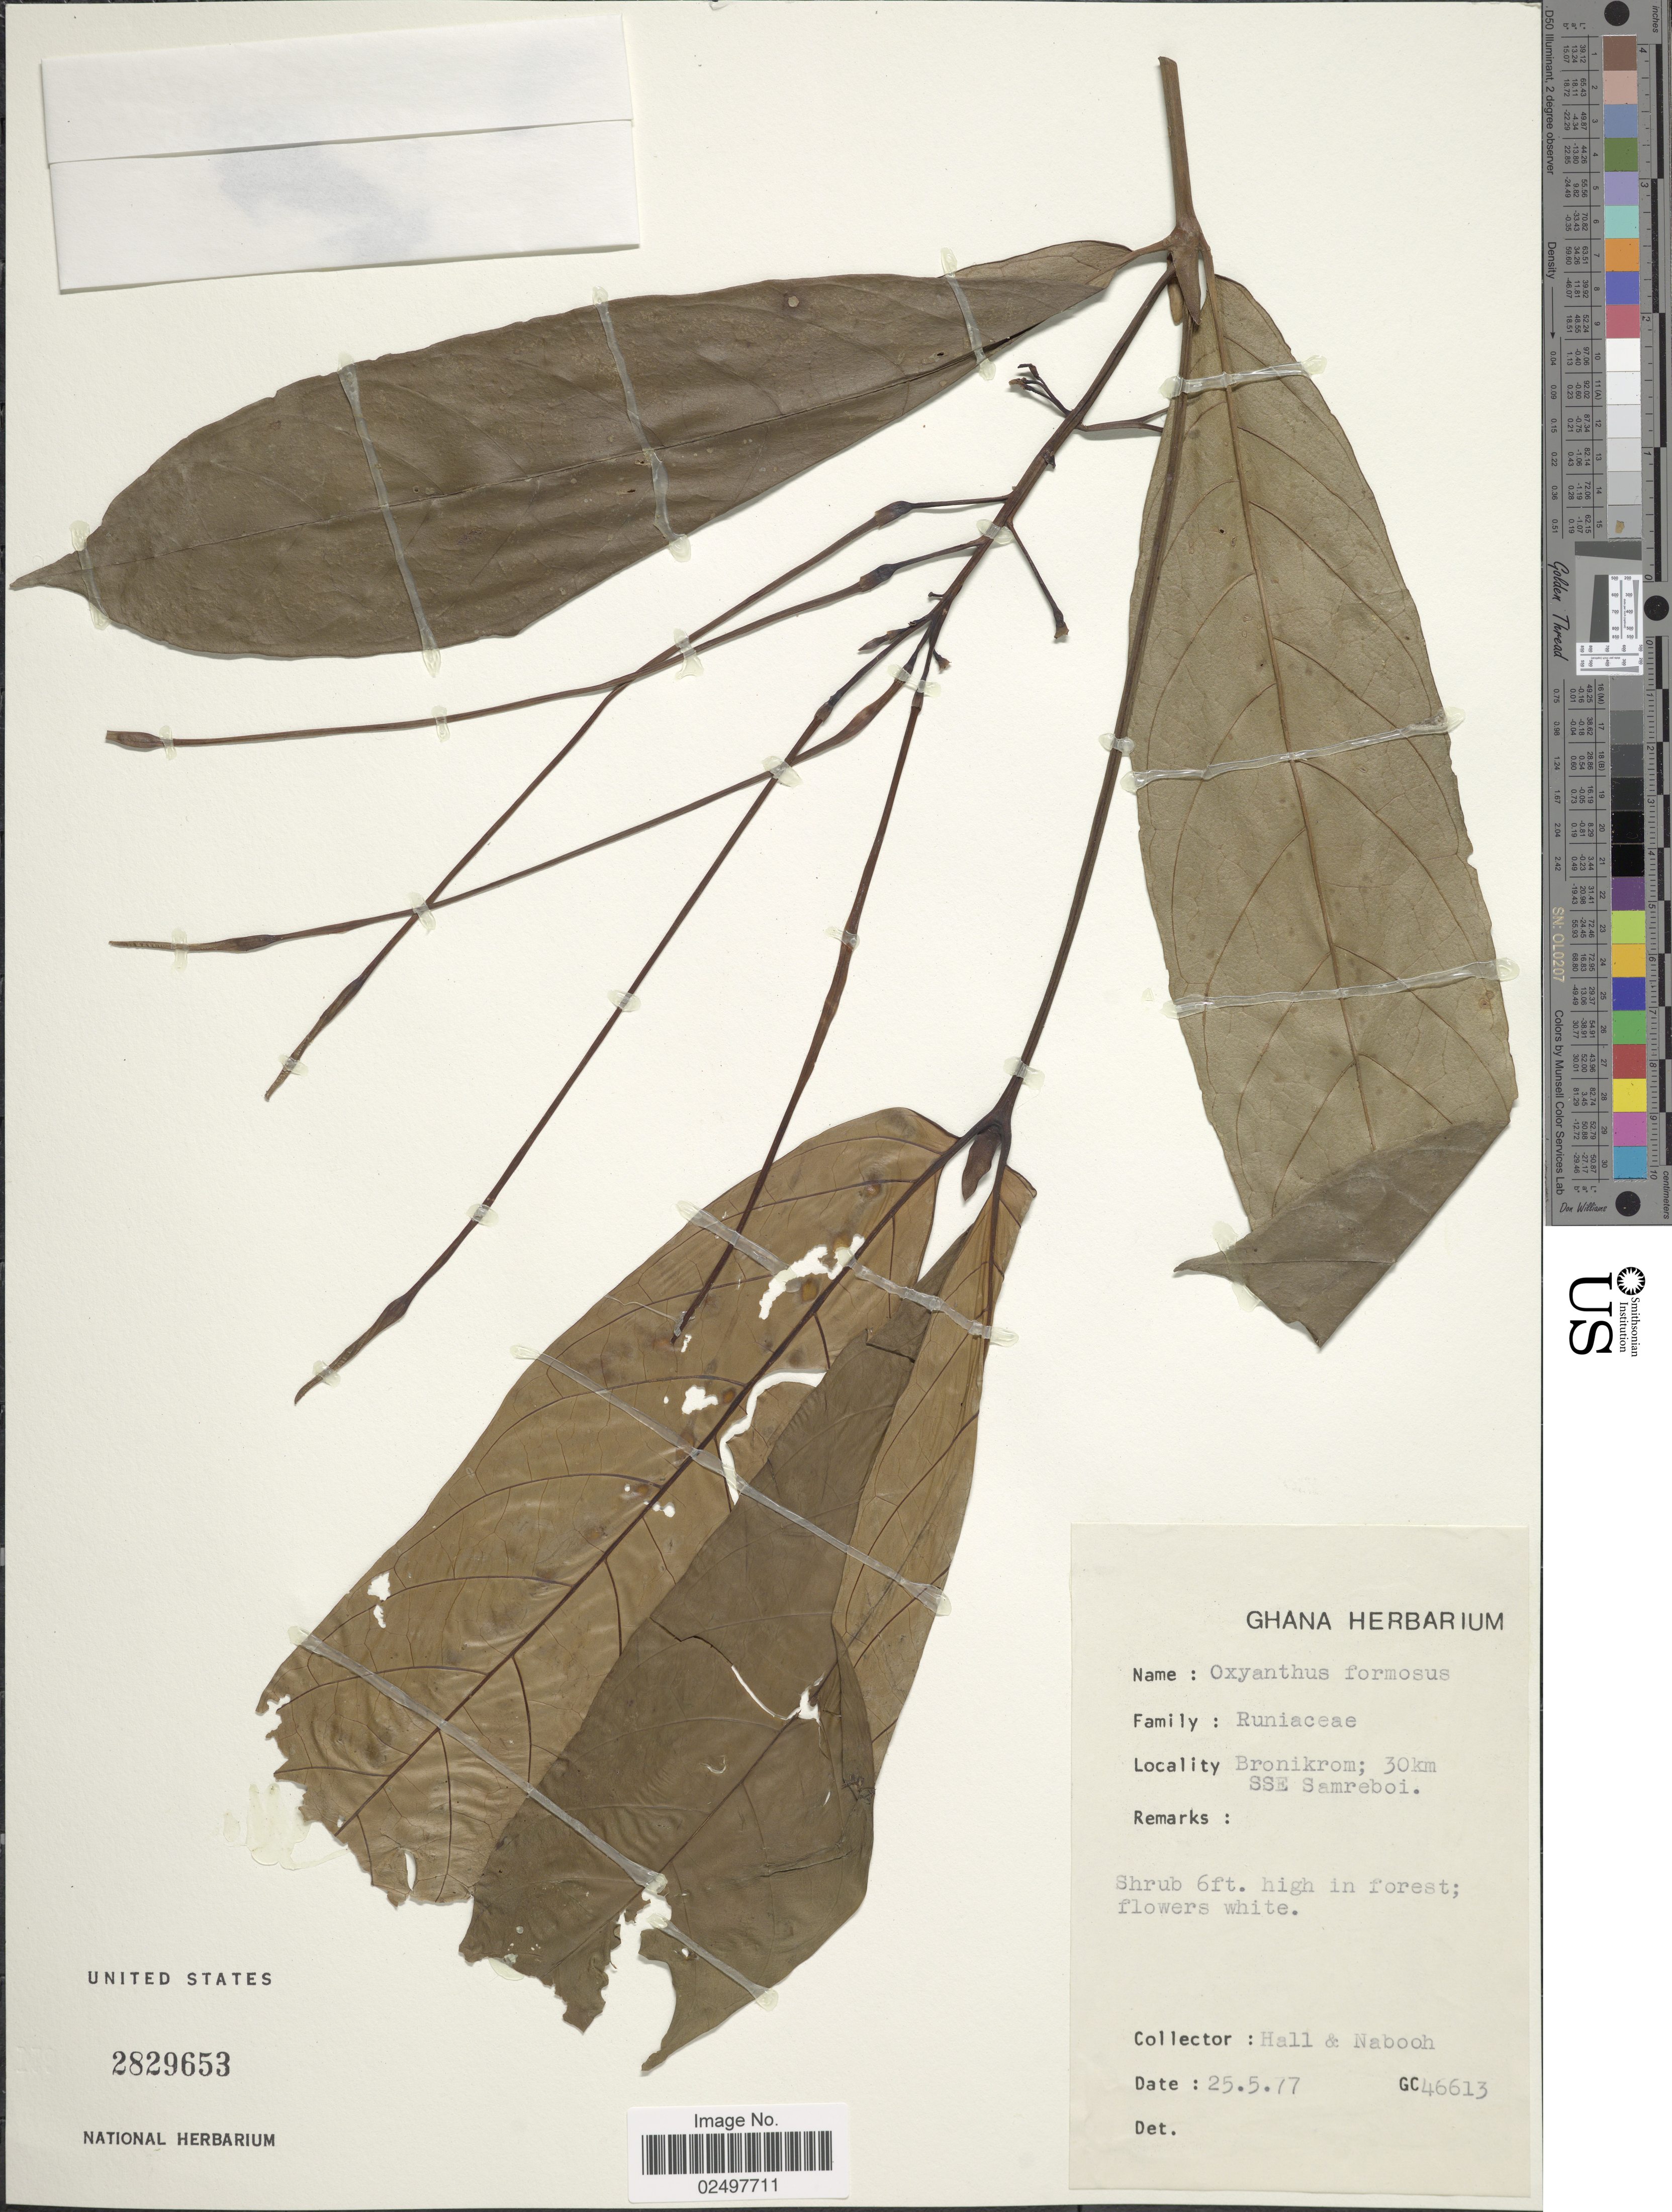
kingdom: Plantae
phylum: Tracheophyta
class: Magnoliopsida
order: Gentianales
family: Rubiaceae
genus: Oxyanthus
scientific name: Oxyanthus formosus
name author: Hook. f. ex Planch.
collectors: -- Hall & Nabooh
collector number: GC46613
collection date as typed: Transcribed d/m/y: 25/5/77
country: Ghana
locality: Bronikrom; 30km SSE Samreboi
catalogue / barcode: US 2829653